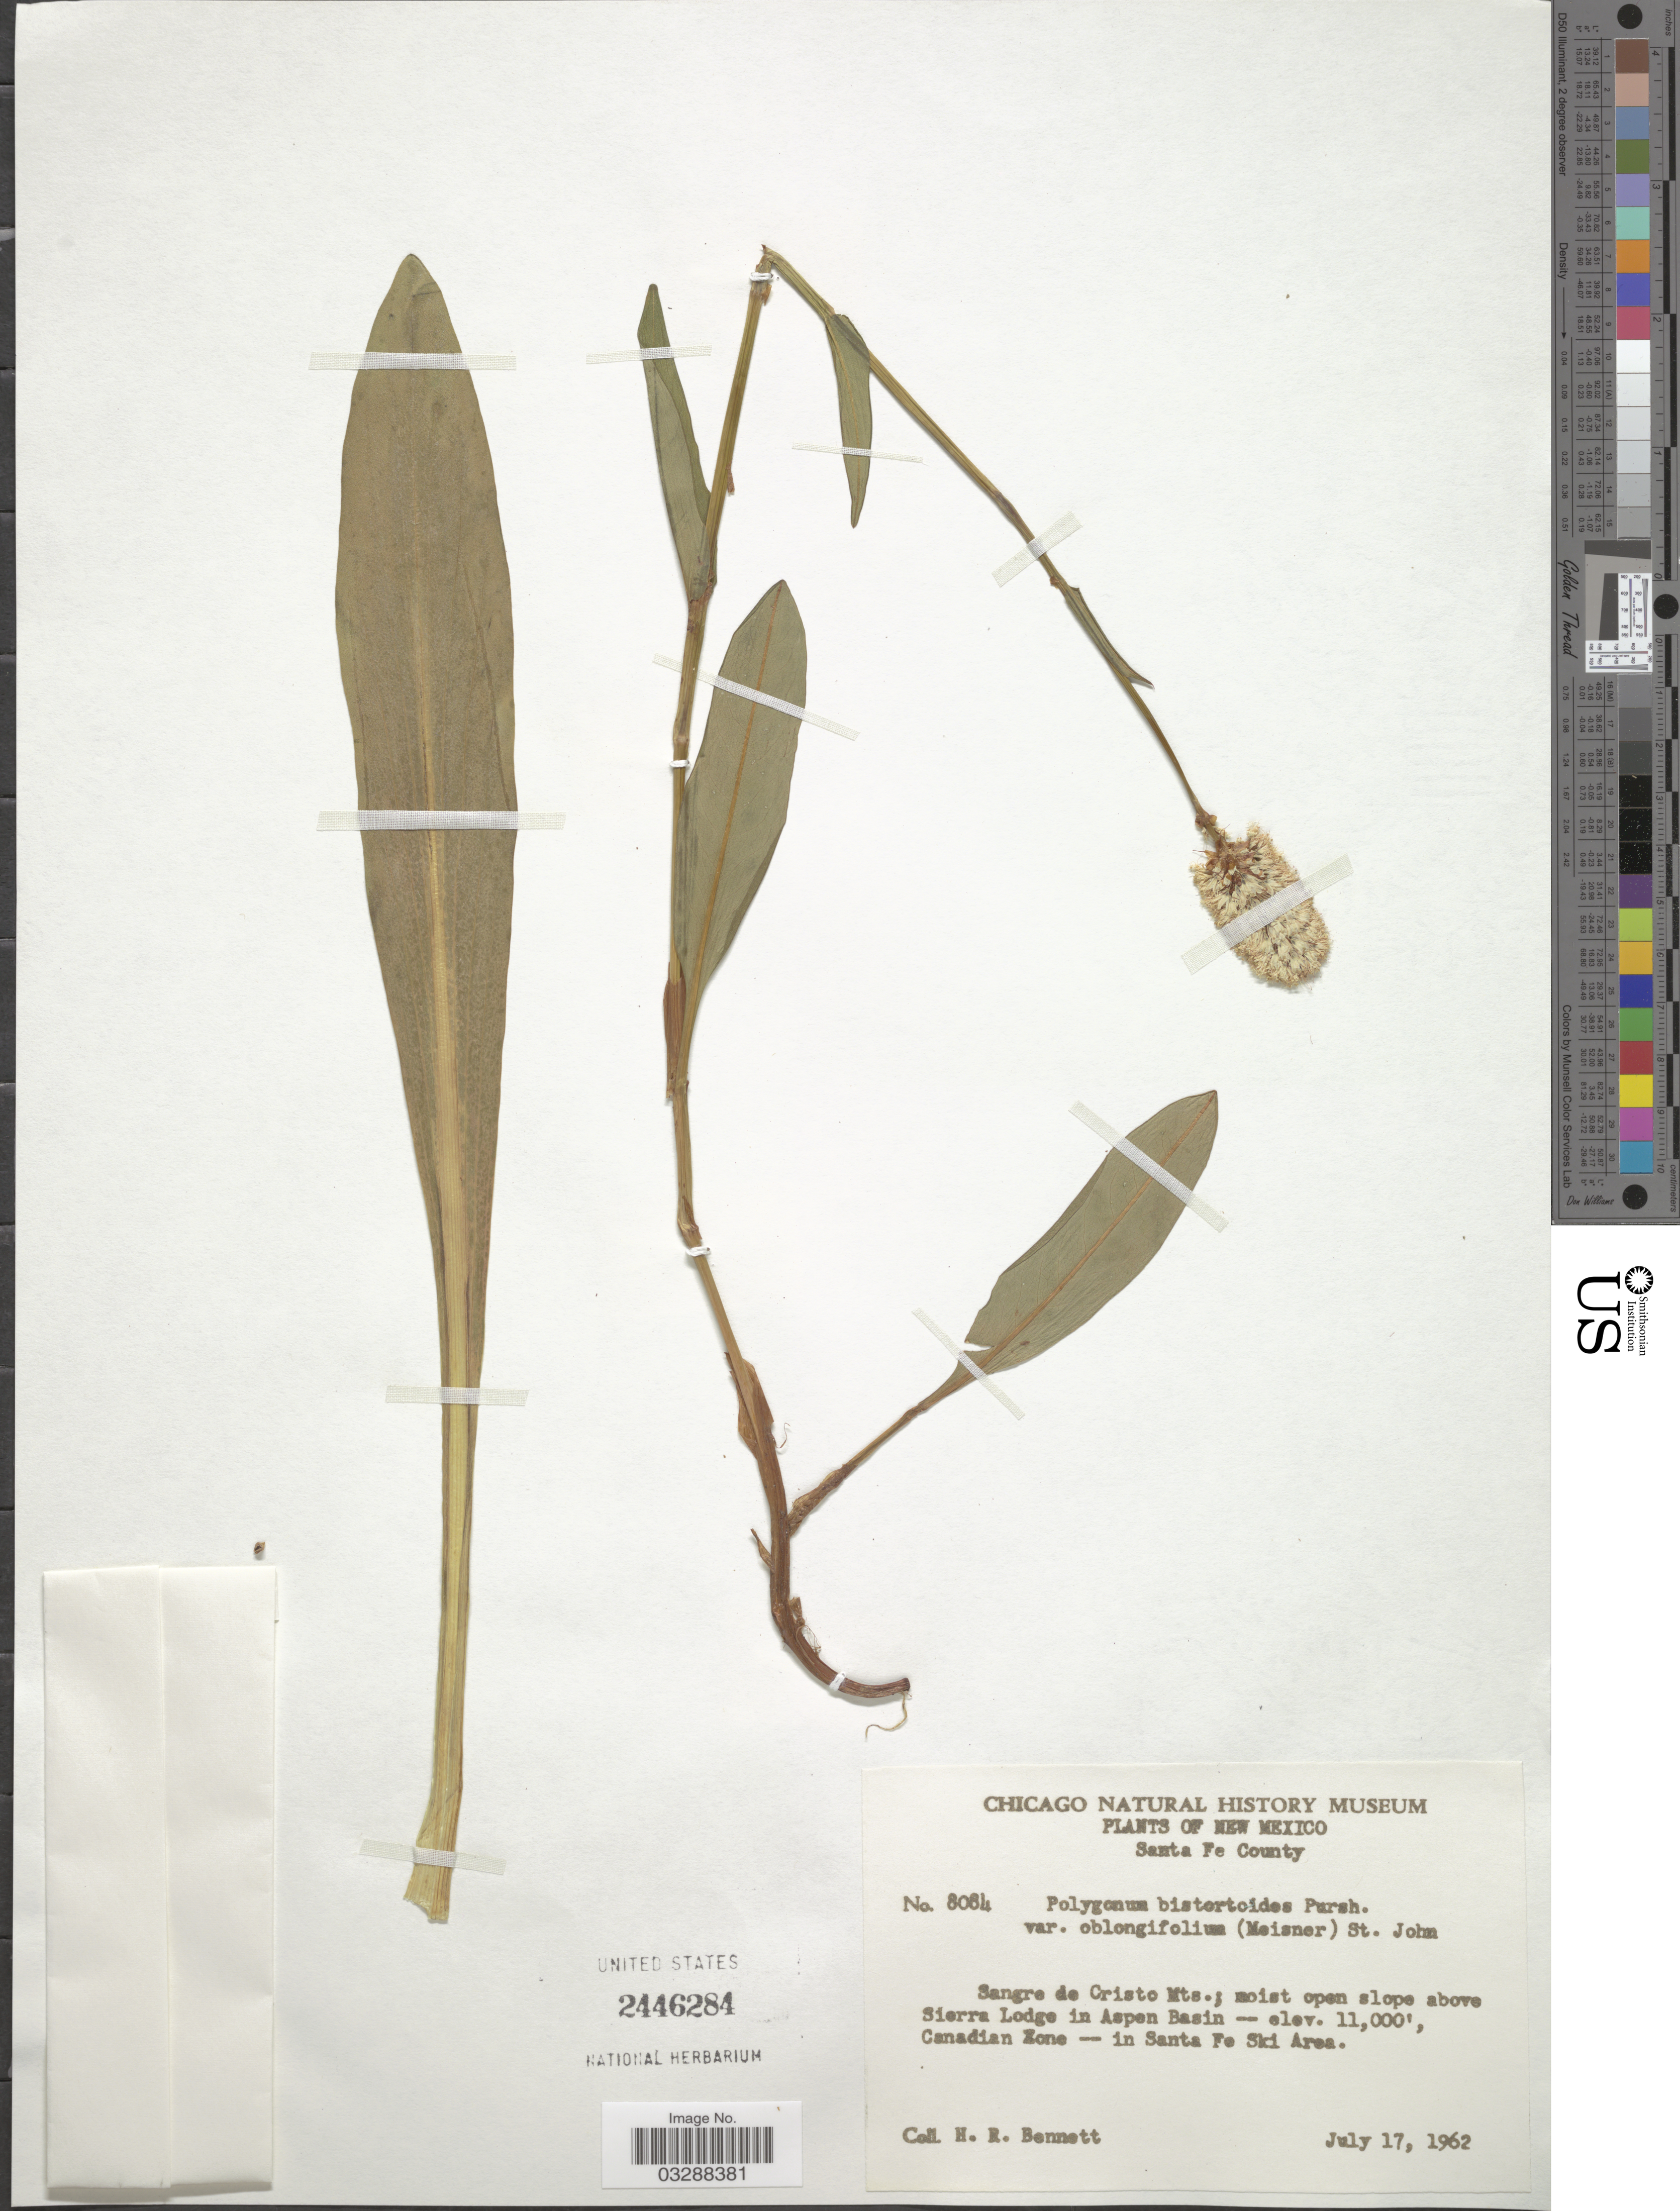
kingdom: Plantae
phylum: Tracheophyta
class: Magnoliopsida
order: Caryophyllales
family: Polygonaceae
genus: Bistorta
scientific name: Bistorta bistortoides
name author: (Pursh) Small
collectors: H. R. Bennett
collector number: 8084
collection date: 1962-07-17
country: United States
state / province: New Mexico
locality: Santa Fe County, Sangre de Cristo Mts.; moist open slope above Sierra Lodge in Aspen Basin, Canadian Zone -- in Santa Fe Ski Area.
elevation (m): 3353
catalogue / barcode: US 2446284